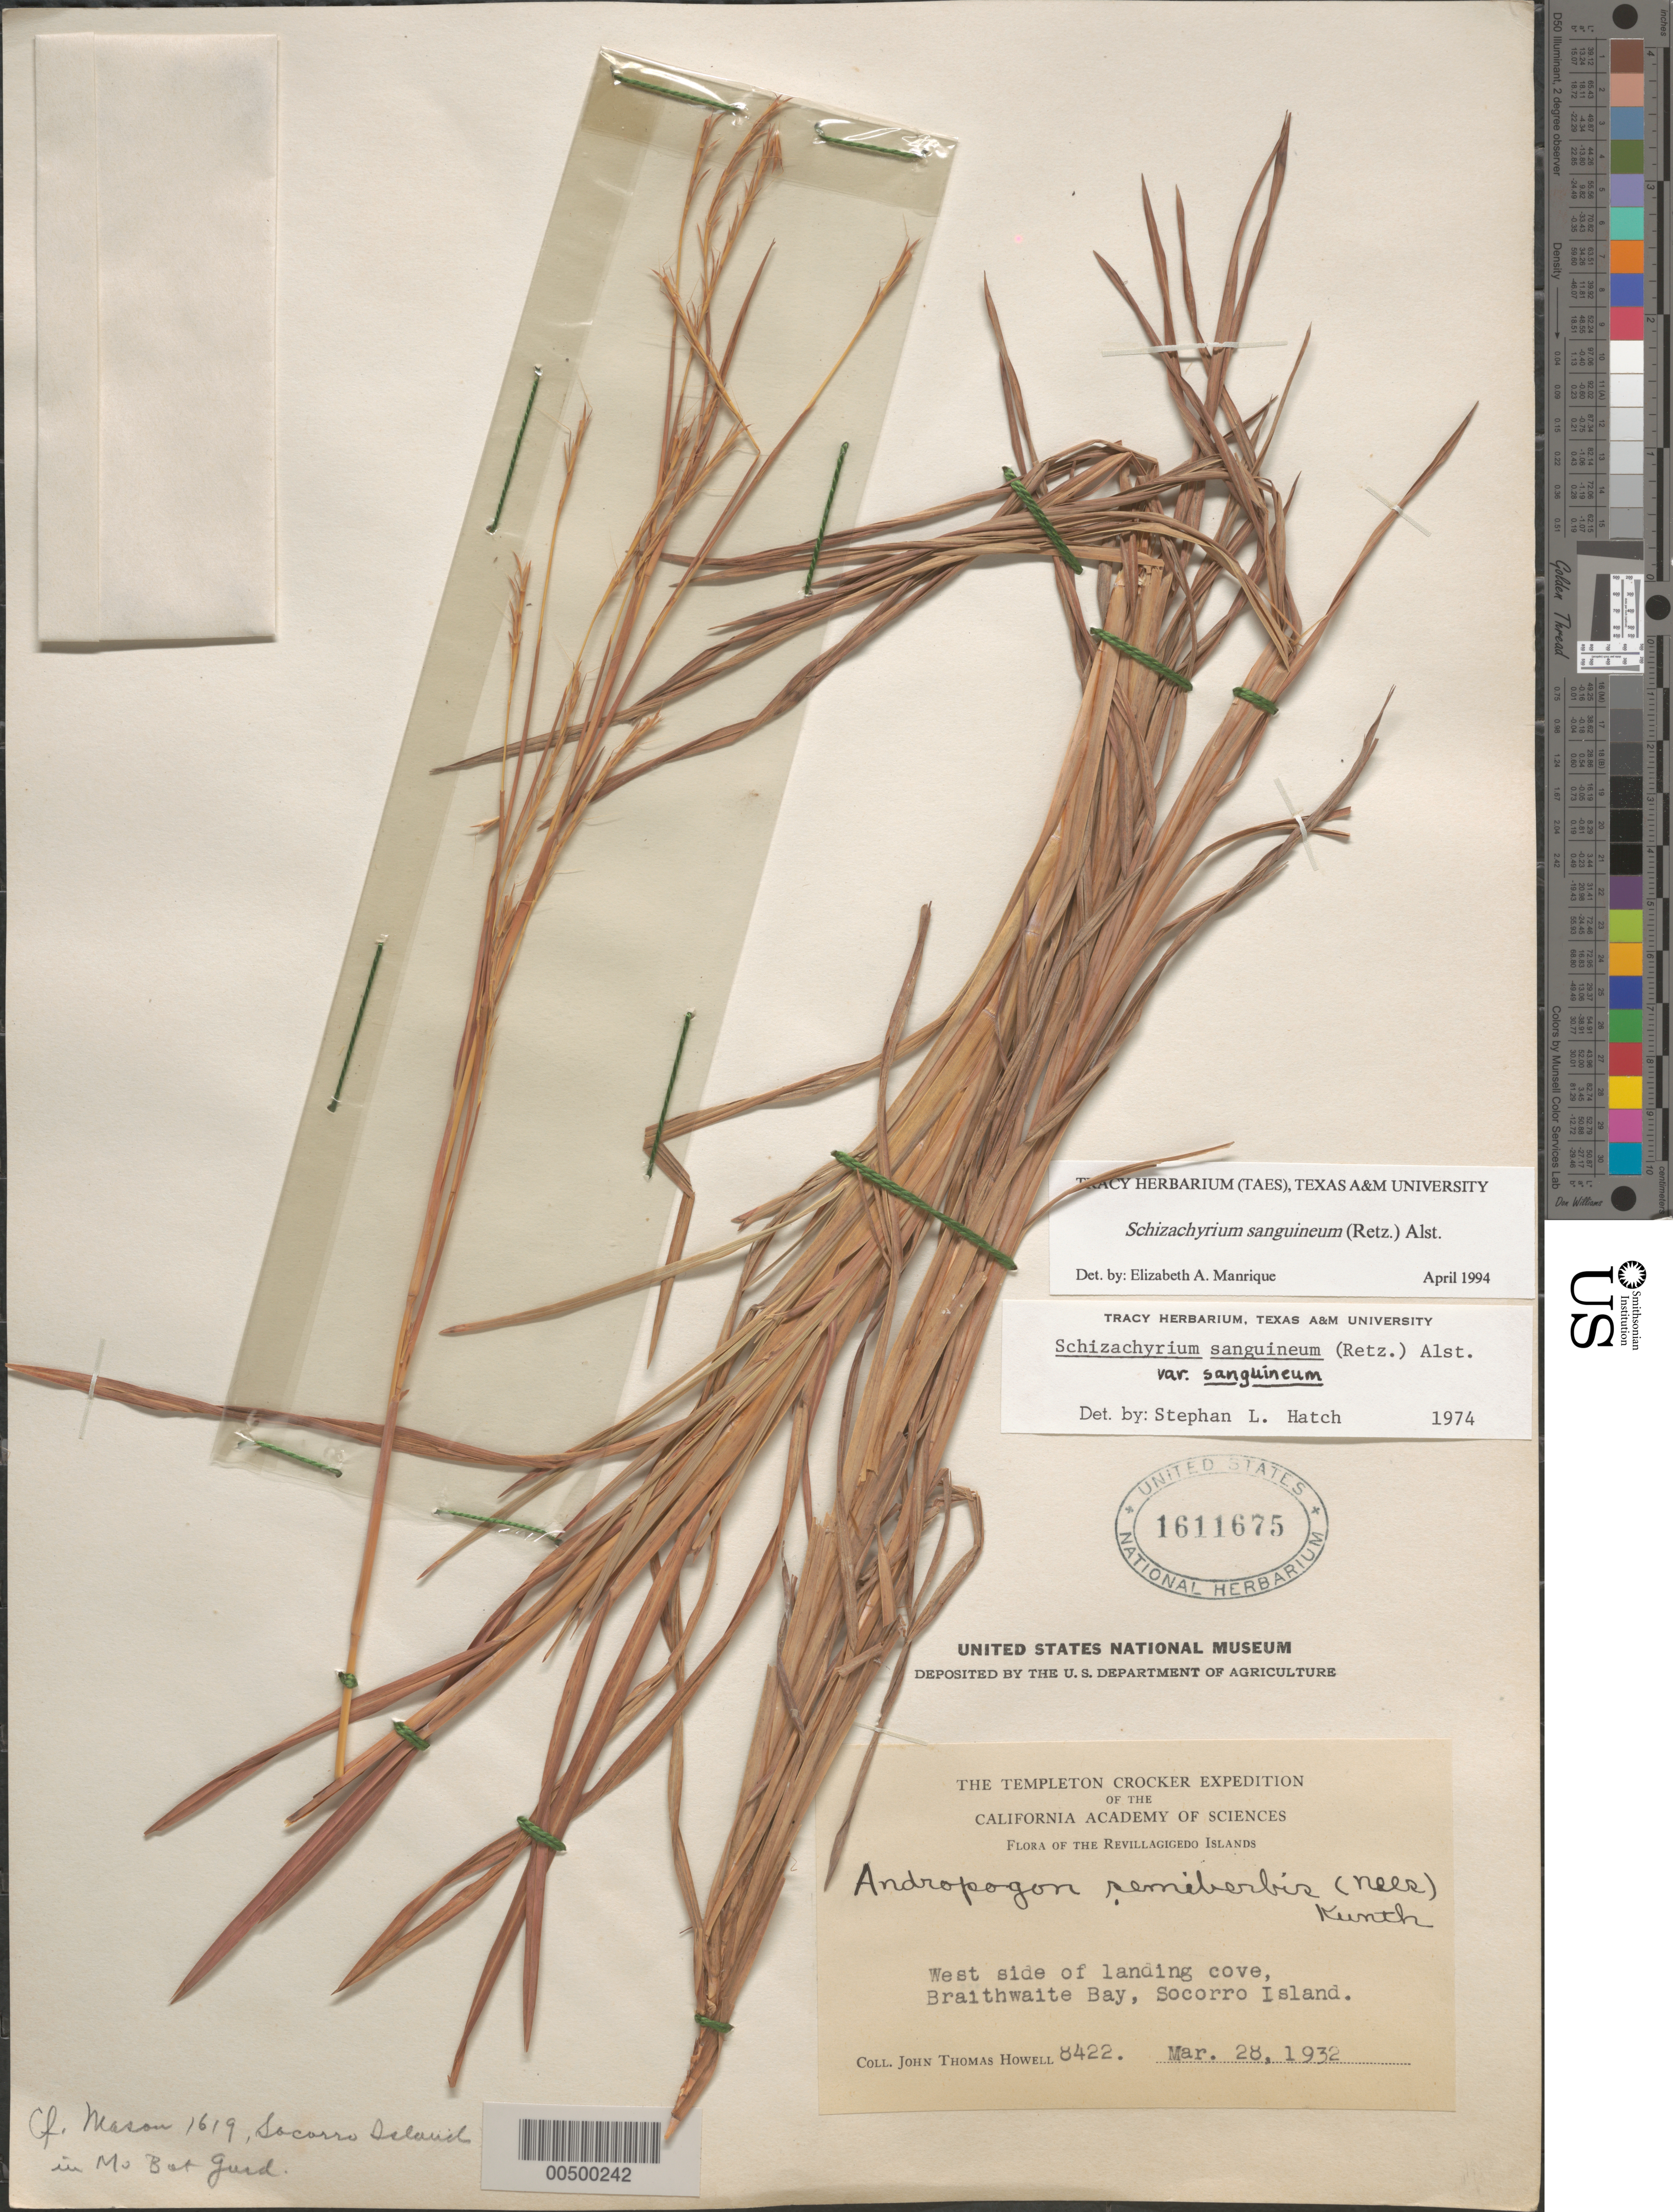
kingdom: Plantae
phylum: Tracheophyta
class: Liliopsida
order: Poales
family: Poaceae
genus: Schizachyrium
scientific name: Schizachyrium sanguineum var. sanguineum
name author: (Retz.) Alston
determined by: Manrique, E. A.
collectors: J. T. Howell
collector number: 8422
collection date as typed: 28 Mar 1932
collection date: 1932-03-28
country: Mexico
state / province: Colima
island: Socorro Island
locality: Braithwaite Bay, W side of landing cove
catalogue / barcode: US 1611675